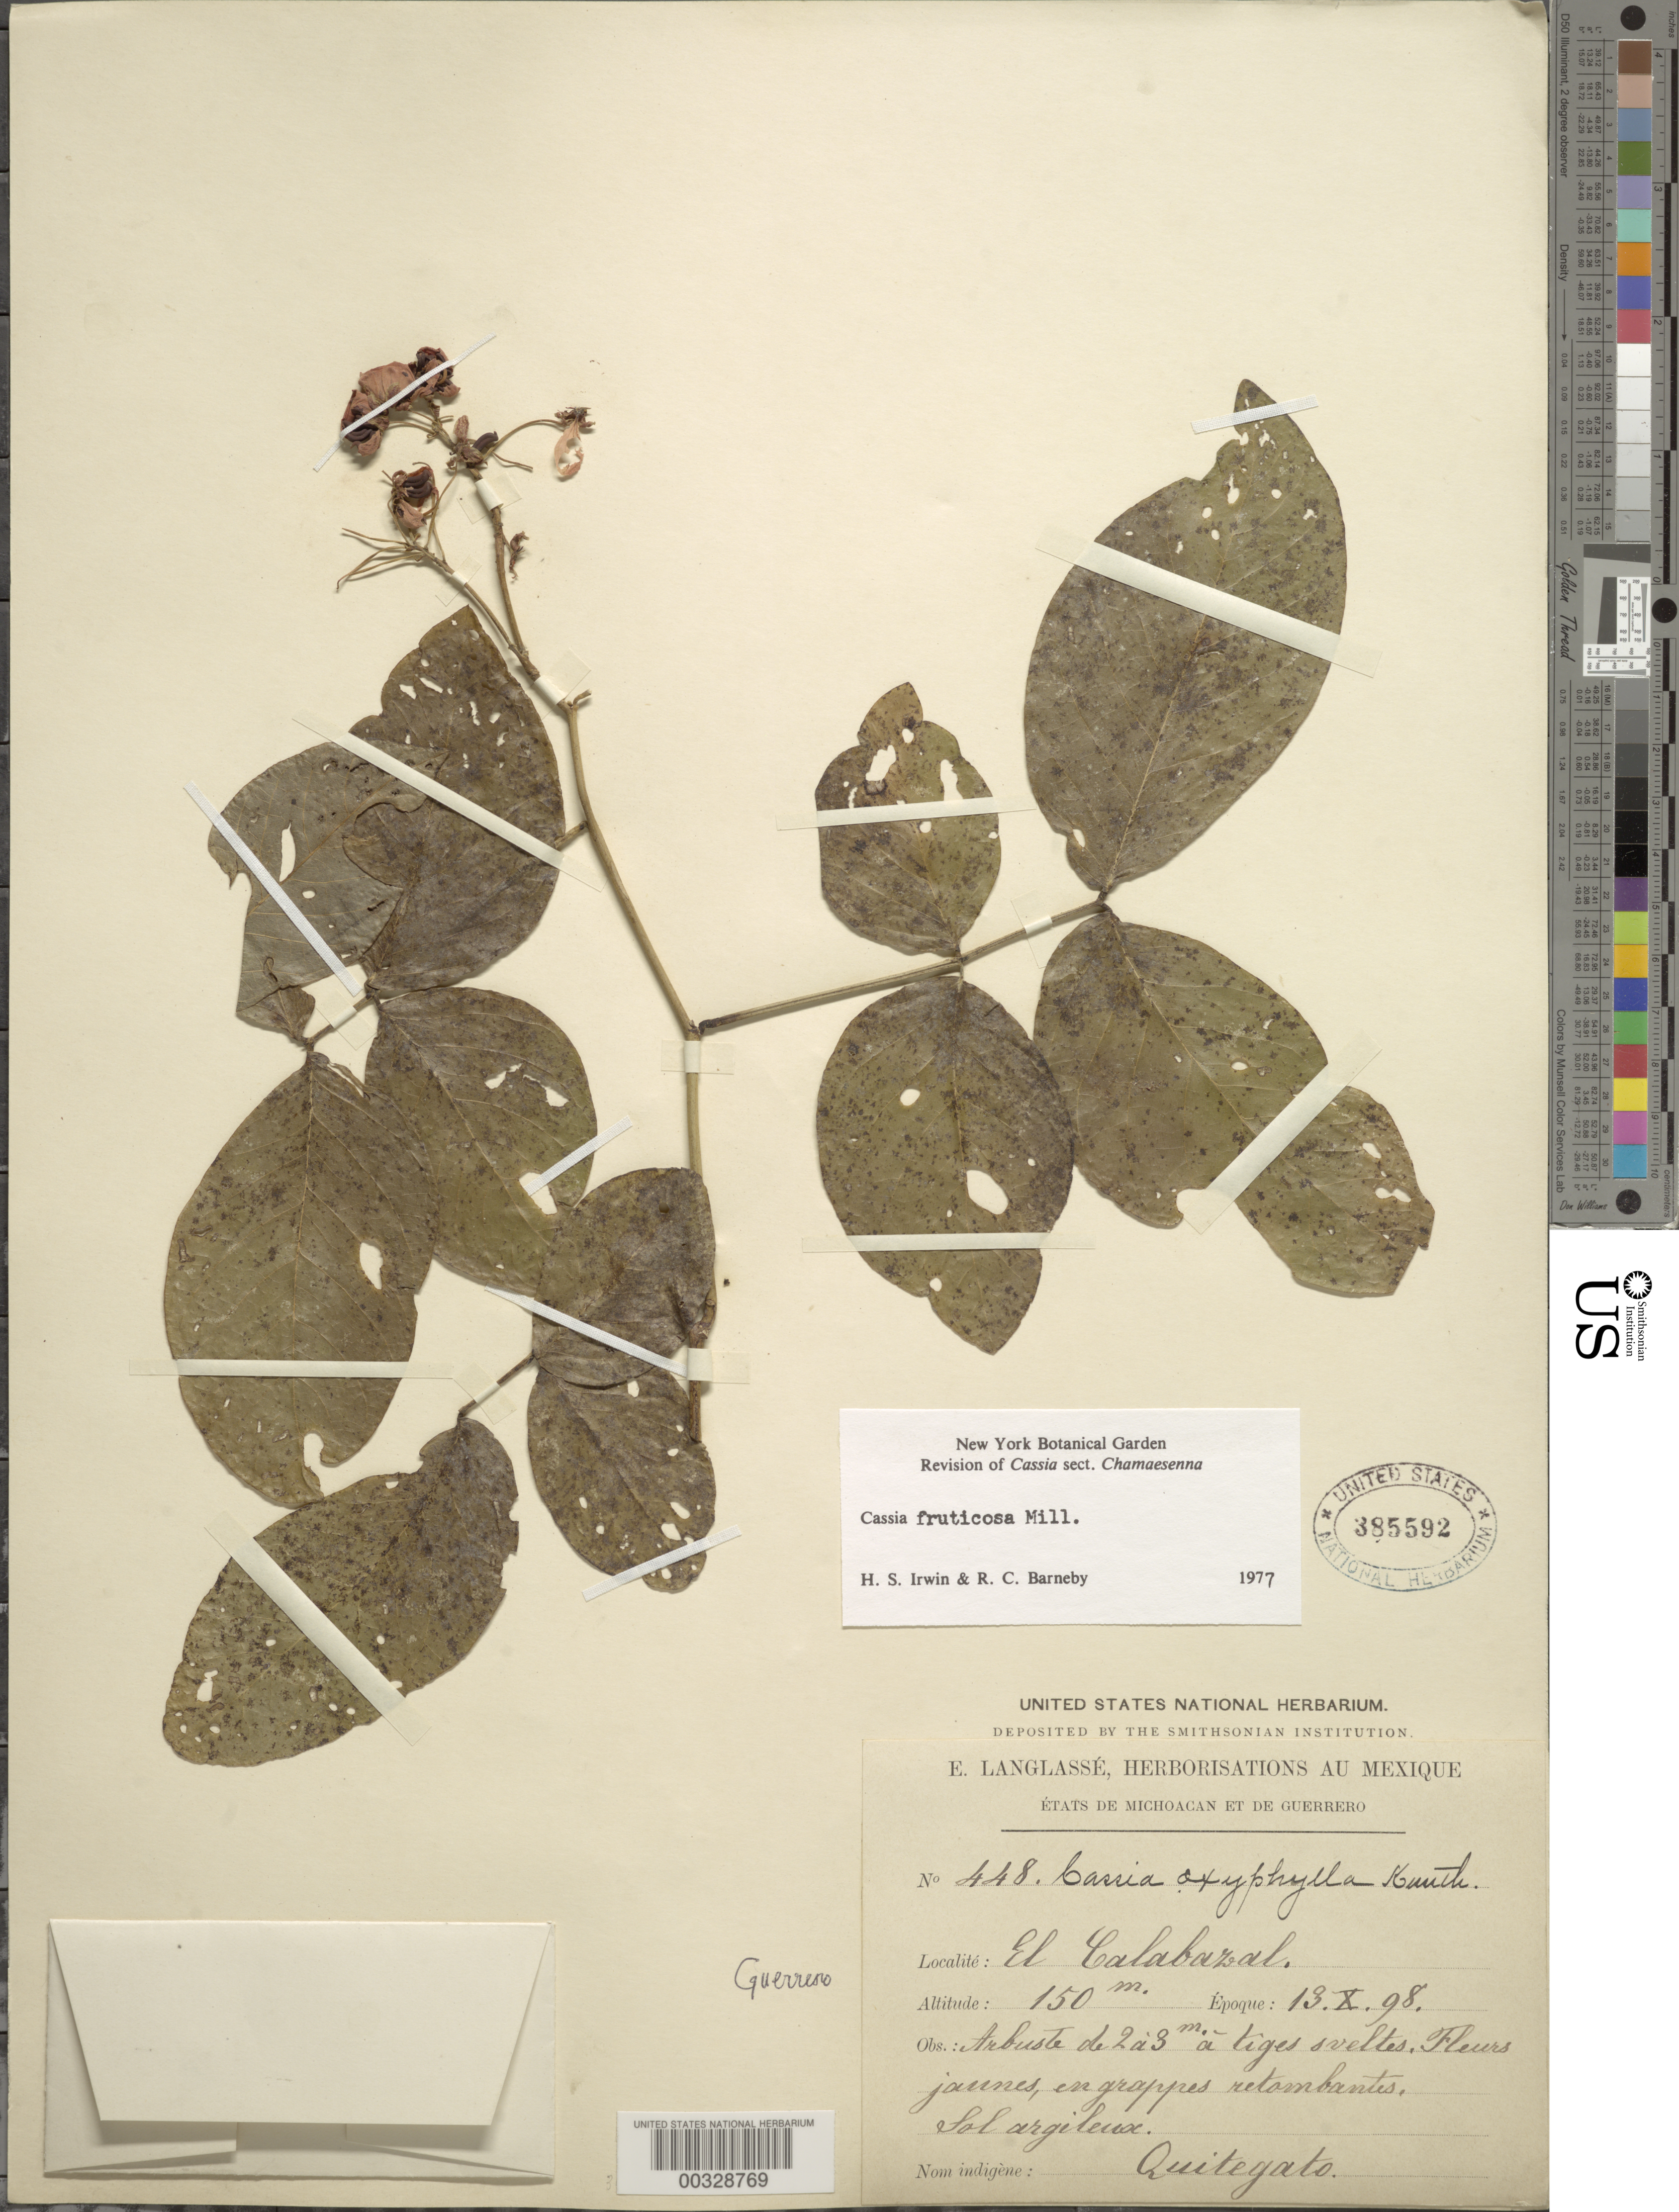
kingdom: Plantae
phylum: Tracheophyta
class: Magnoliopsida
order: Fabales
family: Fabaceae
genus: Senna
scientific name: Senna fruticosa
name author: (Benth.) H.S. Irwin & Barneby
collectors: E. Langlassé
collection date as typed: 13 Oct 1898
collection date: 1898-10-13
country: Mexico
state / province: Guerrero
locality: El Calabazal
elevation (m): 150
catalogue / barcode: US 385592